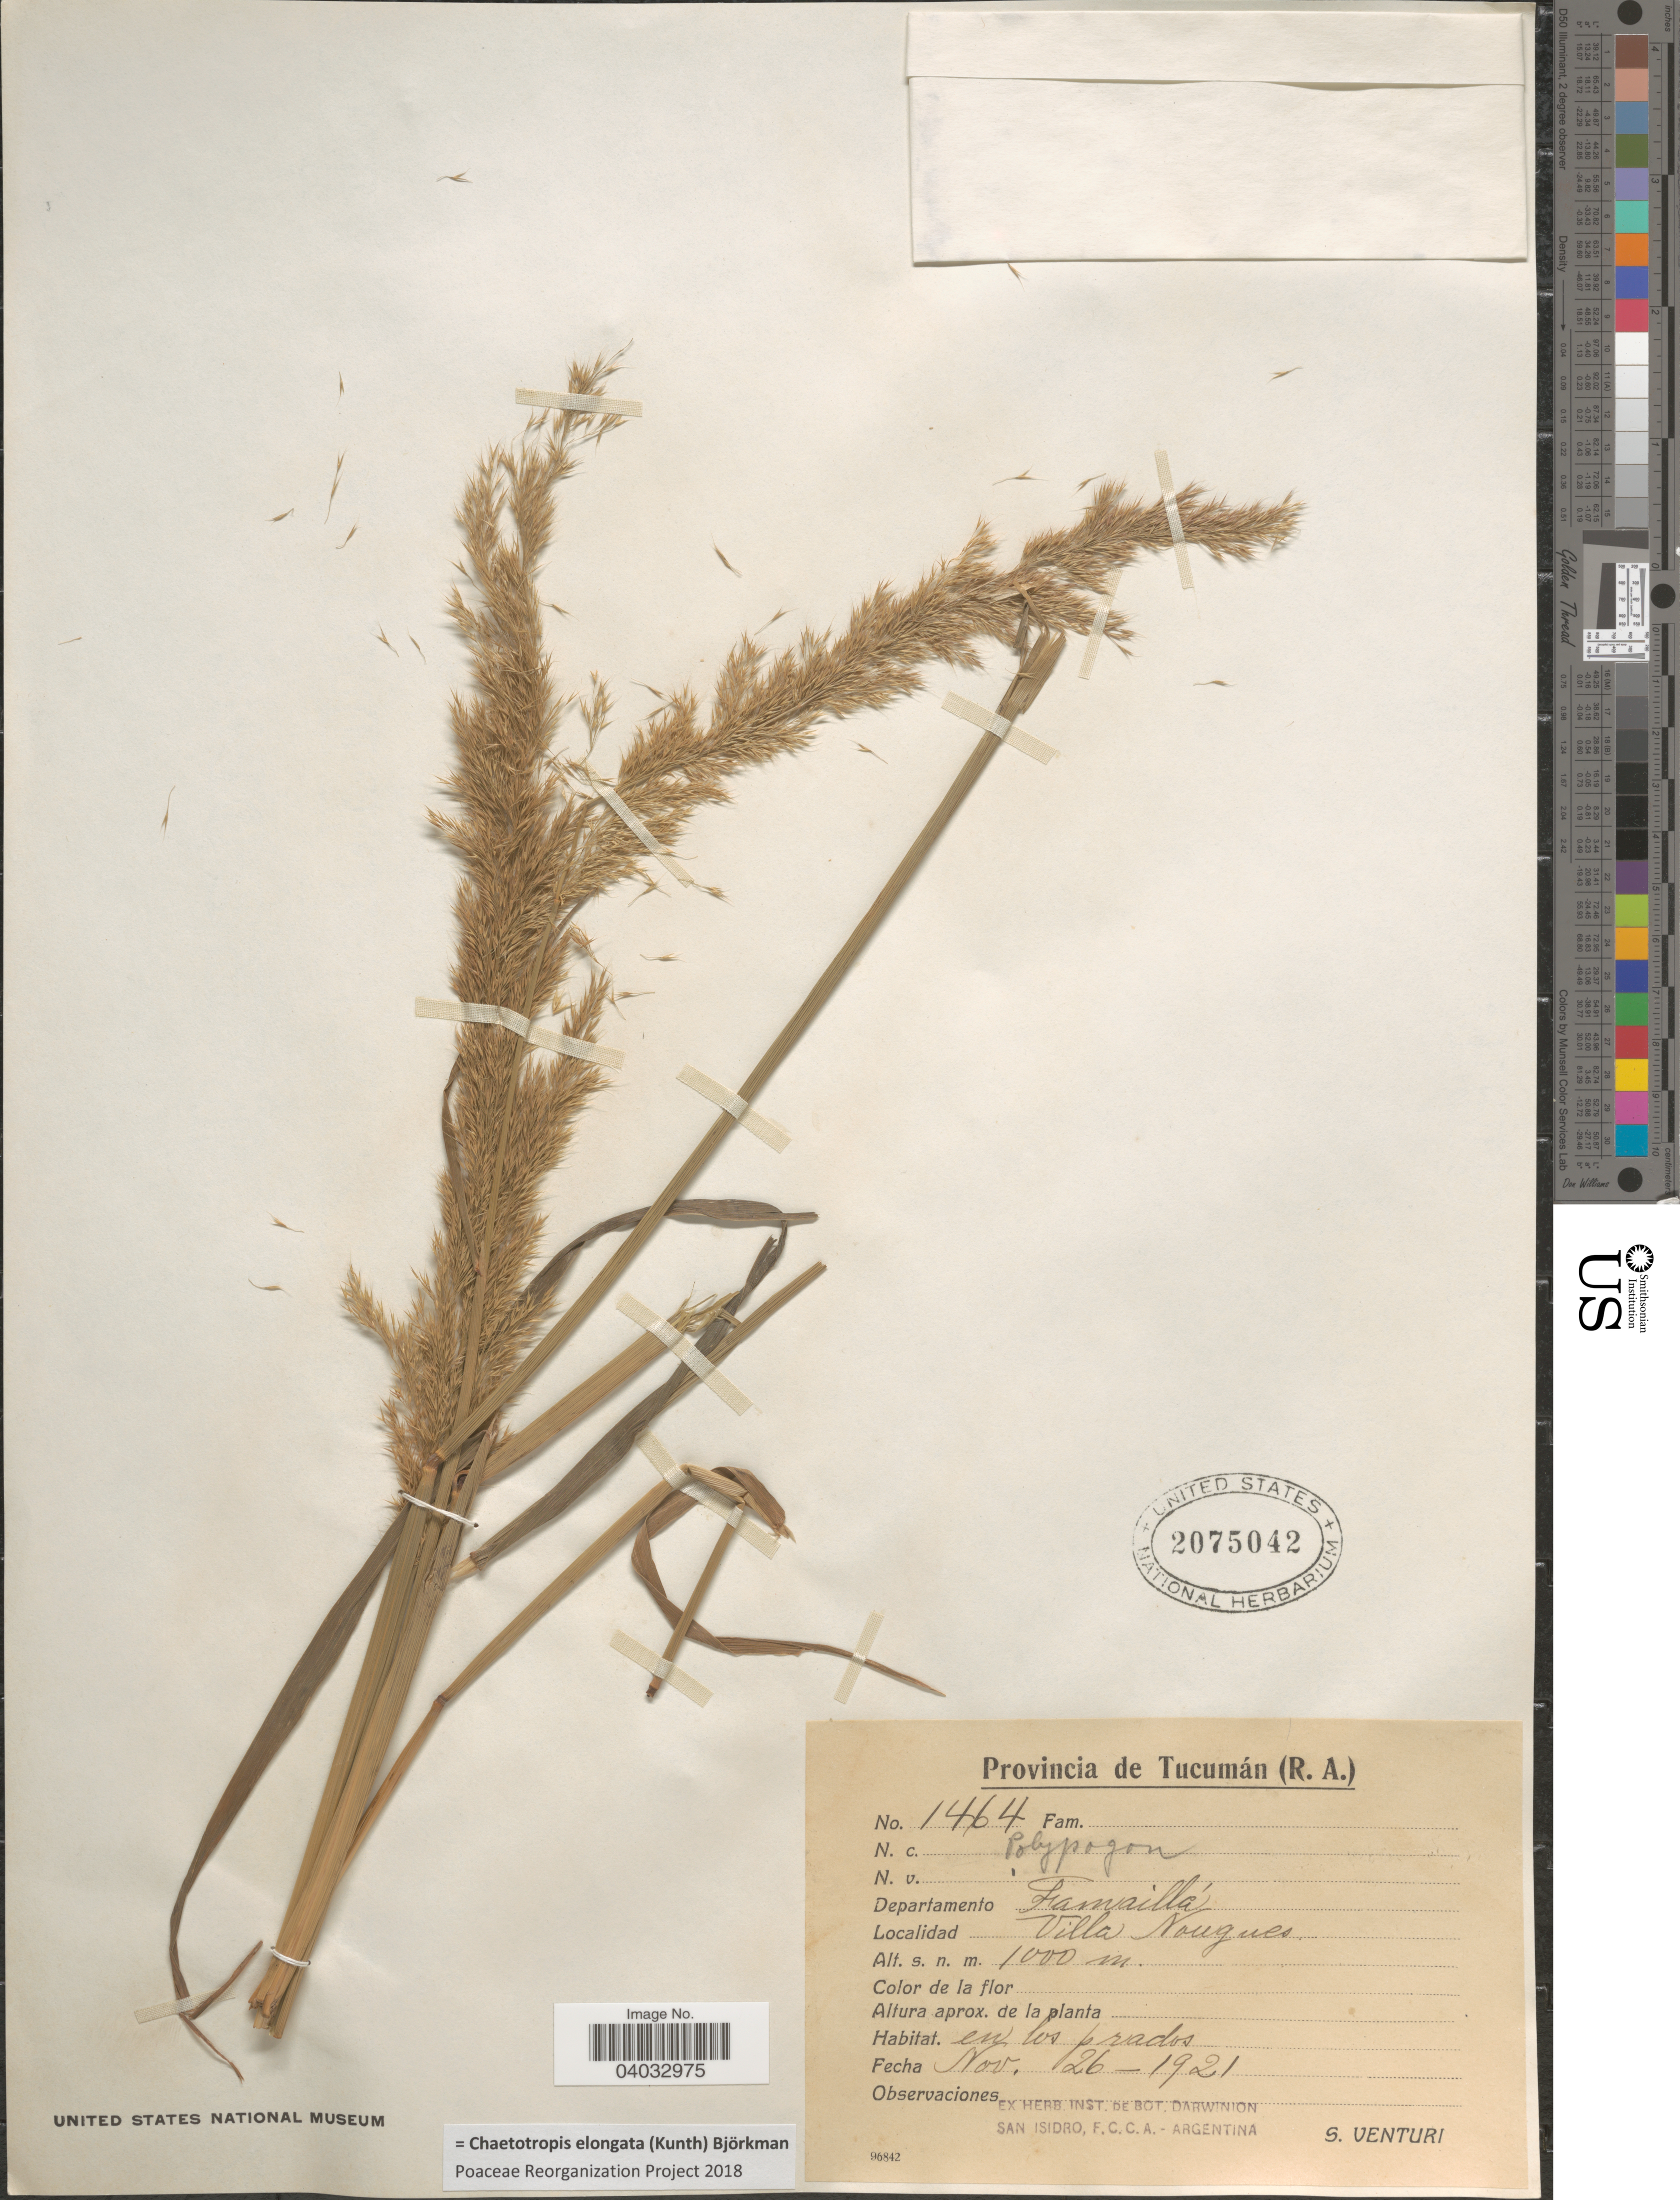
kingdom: Plantae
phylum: Tracheophyta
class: Liliopsida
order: Poales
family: Poaceae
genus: Chaetotropis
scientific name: Chaetotropis elongata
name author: (Kunth) Björkman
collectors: S. Venturi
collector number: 1464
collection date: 1921-11-26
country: Argentina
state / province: Tucuman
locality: Departamento Famaillá. Villa Nougues.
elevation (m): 1000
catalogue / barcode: US 2075042